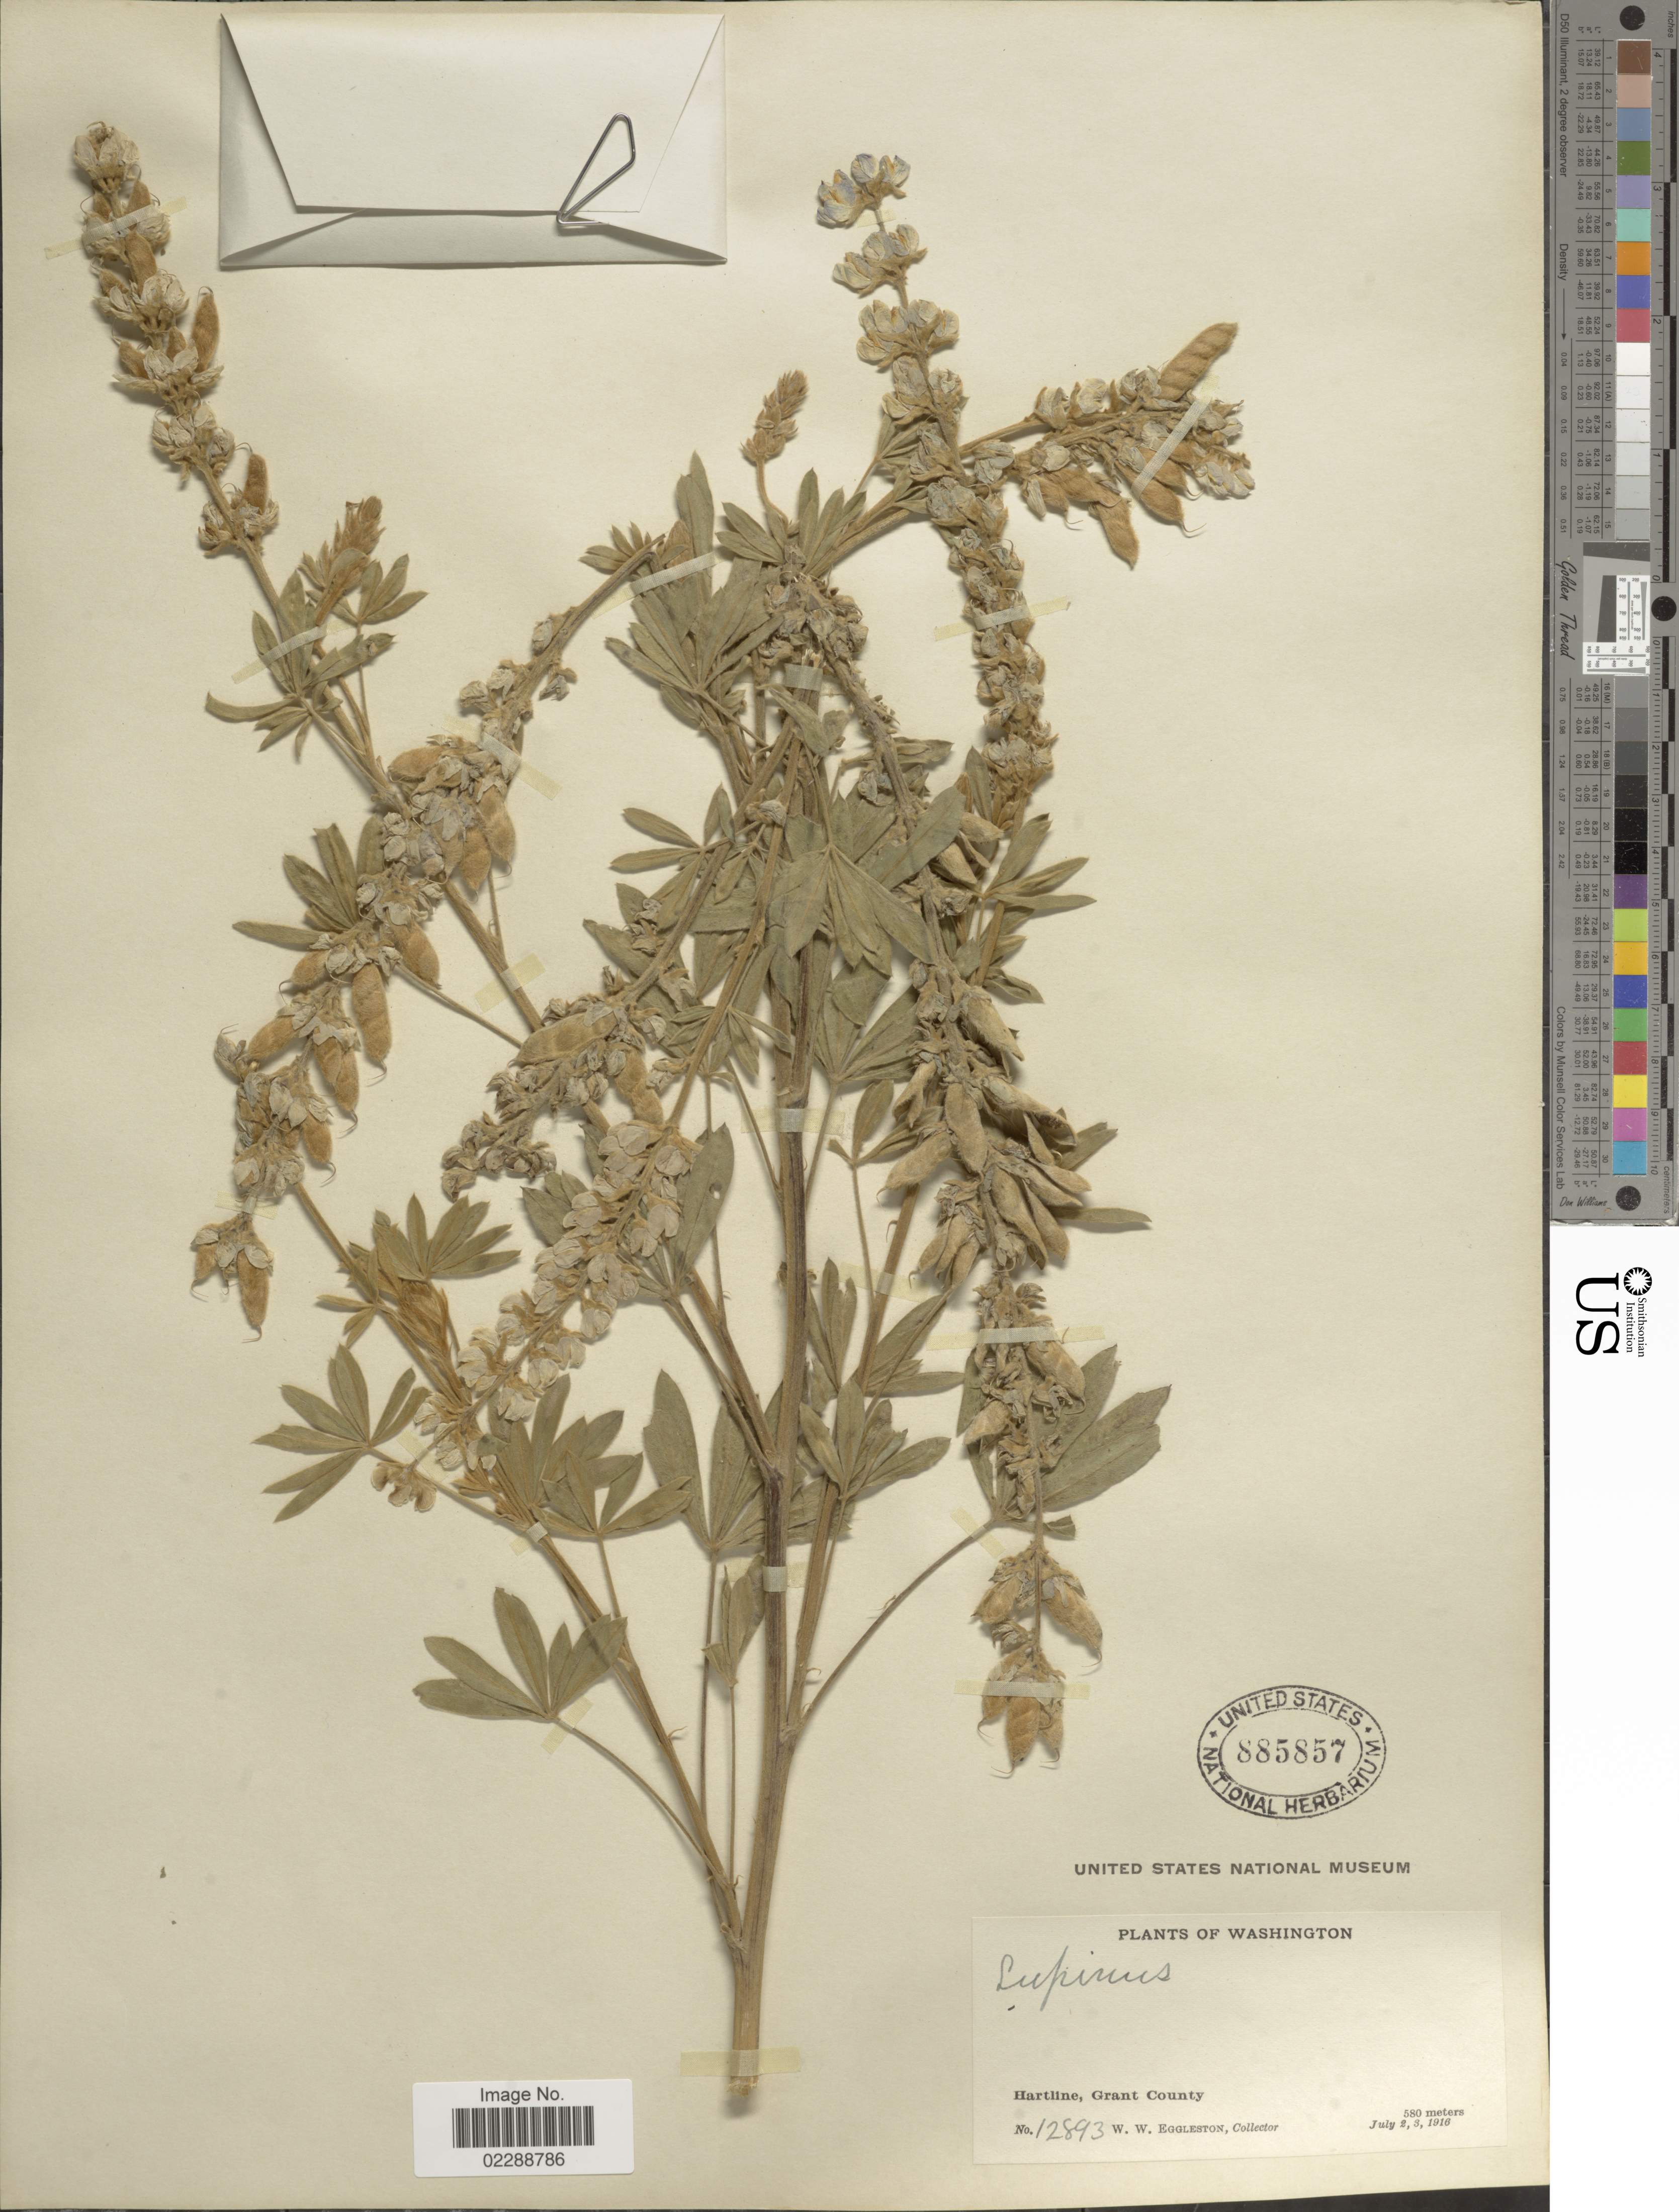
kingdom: Plantae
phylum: Tracheophyta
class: Magnoliopsida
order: Fabales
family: Fabaceae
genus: Lupinus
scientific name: Lupinus sp.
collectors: W. W. Eggleston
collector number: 12893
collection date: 1916-03-02/1916-07-03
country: United States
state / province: Washington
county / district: Grant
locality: Hartline, Grant County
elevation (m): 580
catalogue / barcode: US 885857